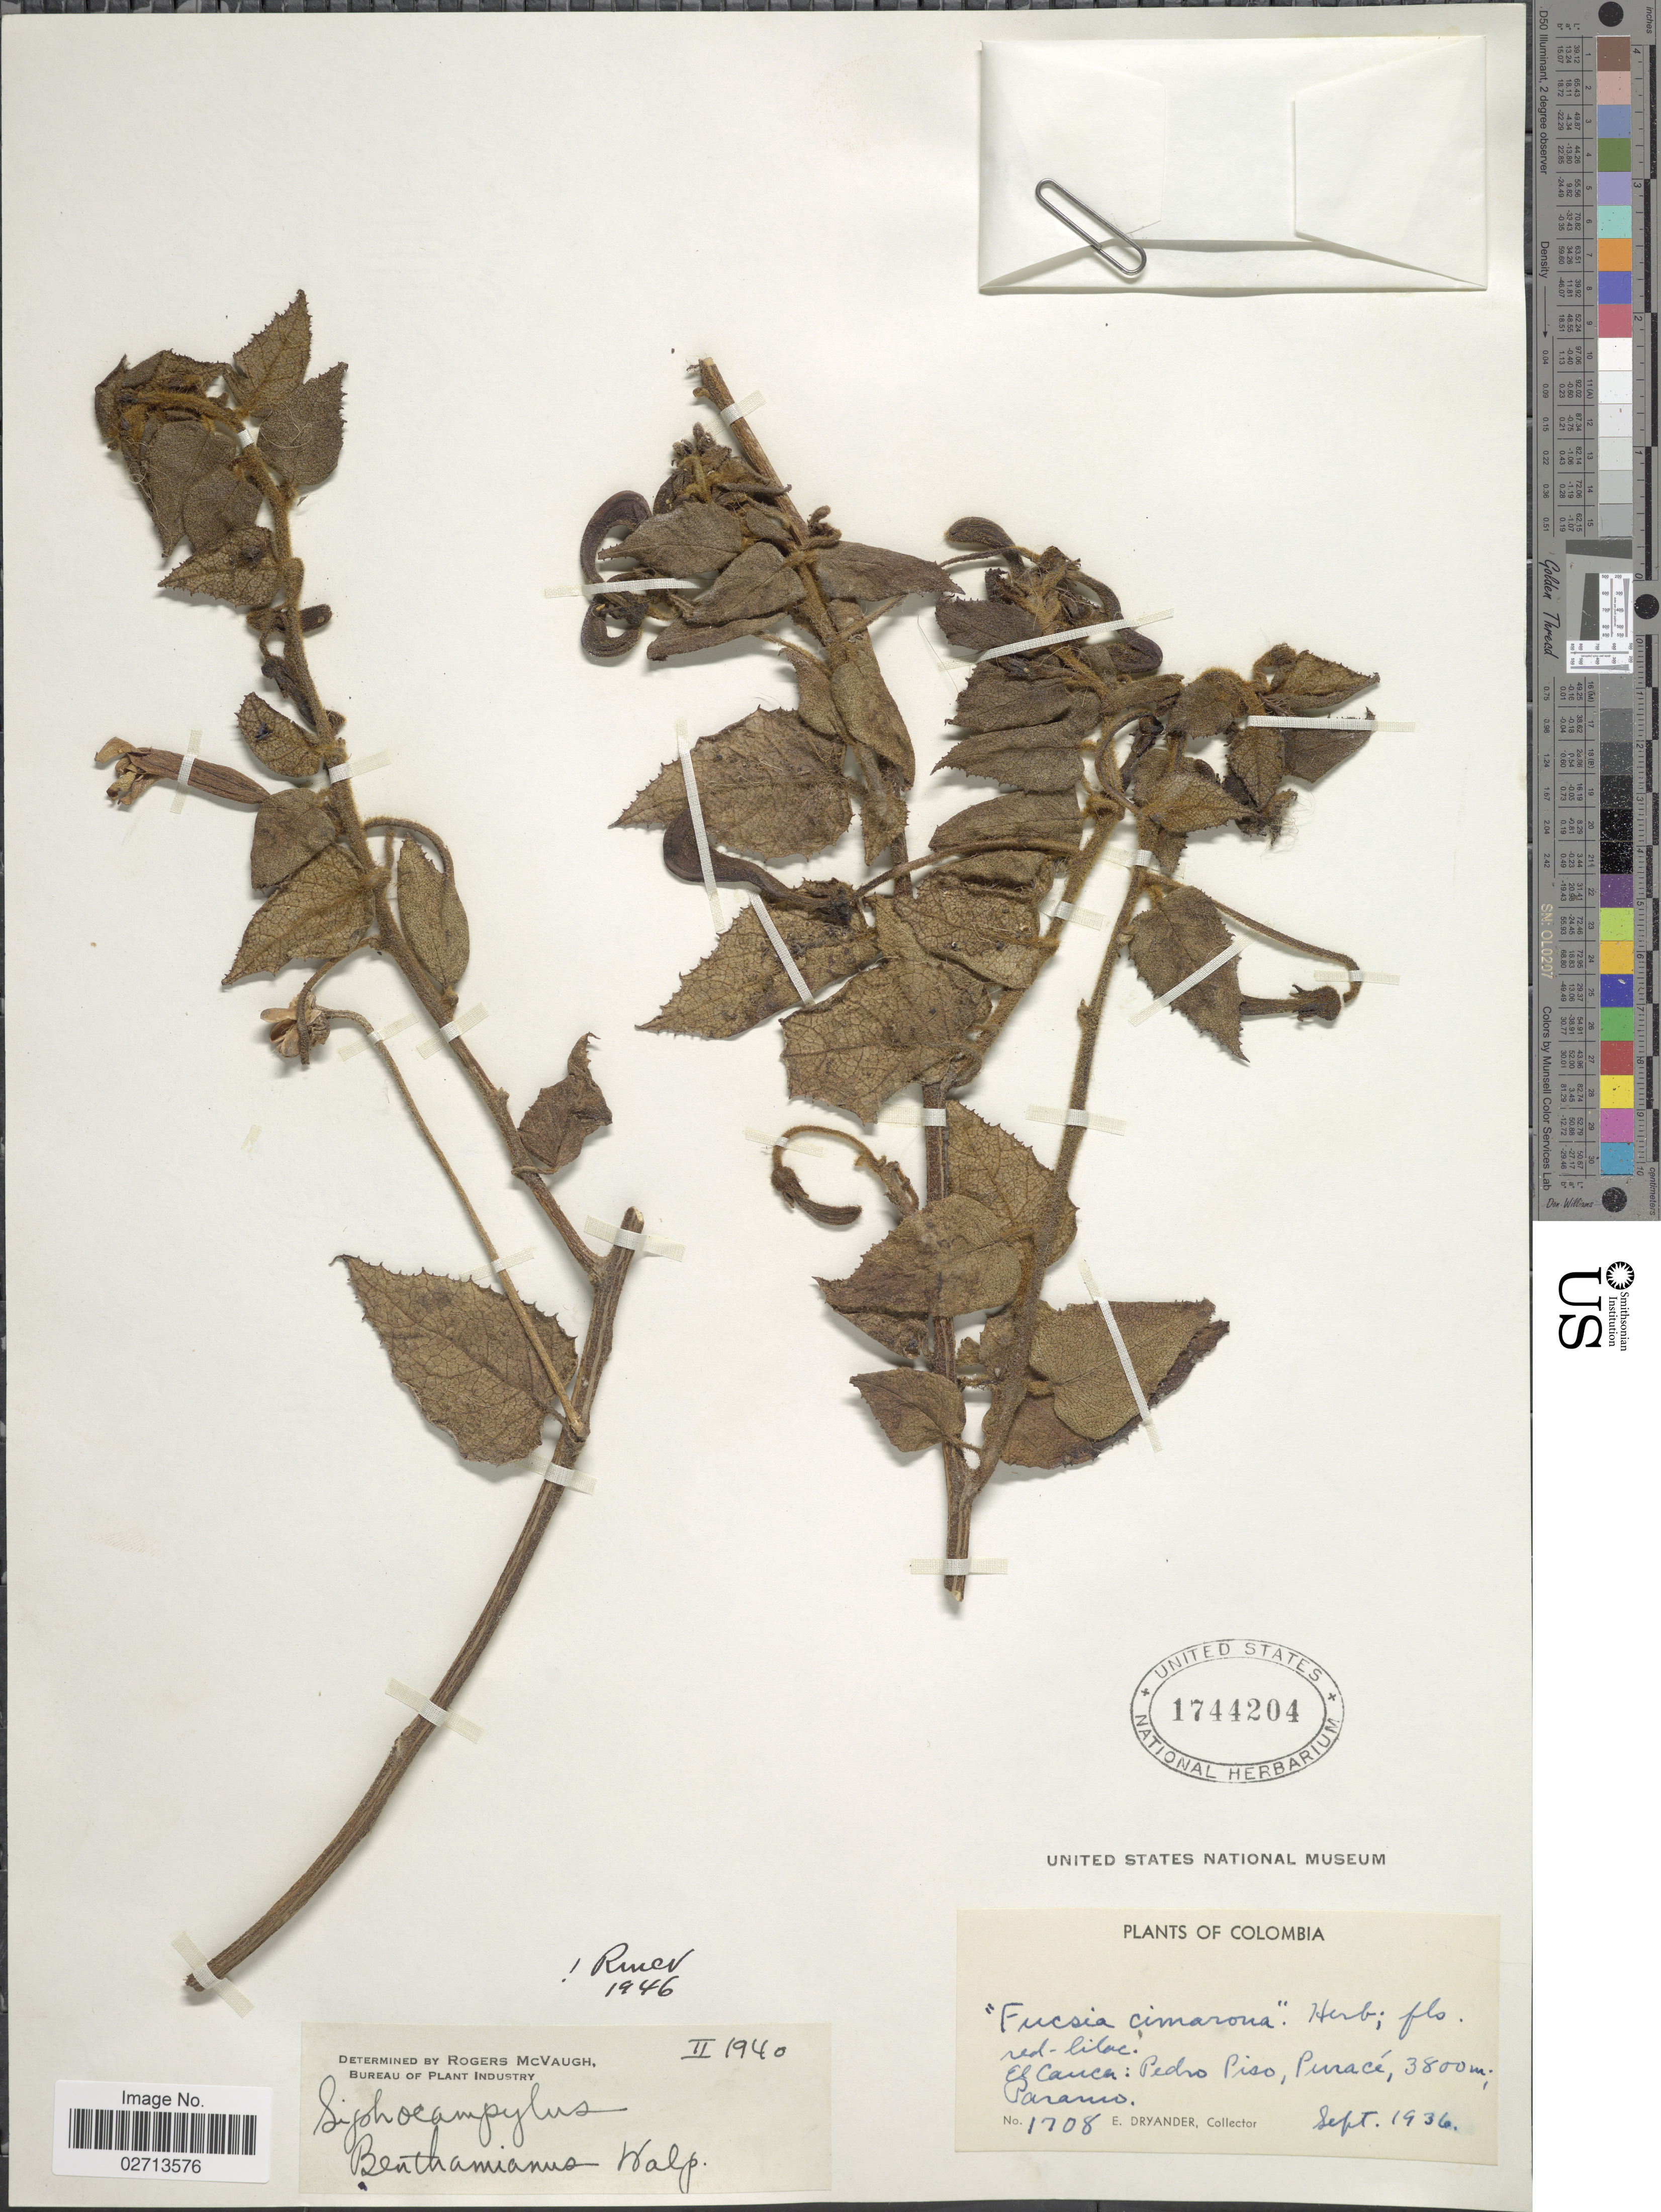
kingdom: Plantae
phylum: Tracheophyta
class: Magnoliopsida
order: Asterales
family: Campanulaceae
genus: Siphocampylus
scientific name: Siphocampylus benthamianus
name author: Walp.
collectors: E. Dryander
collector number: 1708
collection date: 1936-09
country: Colombia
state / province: Cauca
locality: El Cauca: Pedro Piso, Puracé, Paramo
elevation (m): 3800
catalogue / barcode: US 1744204